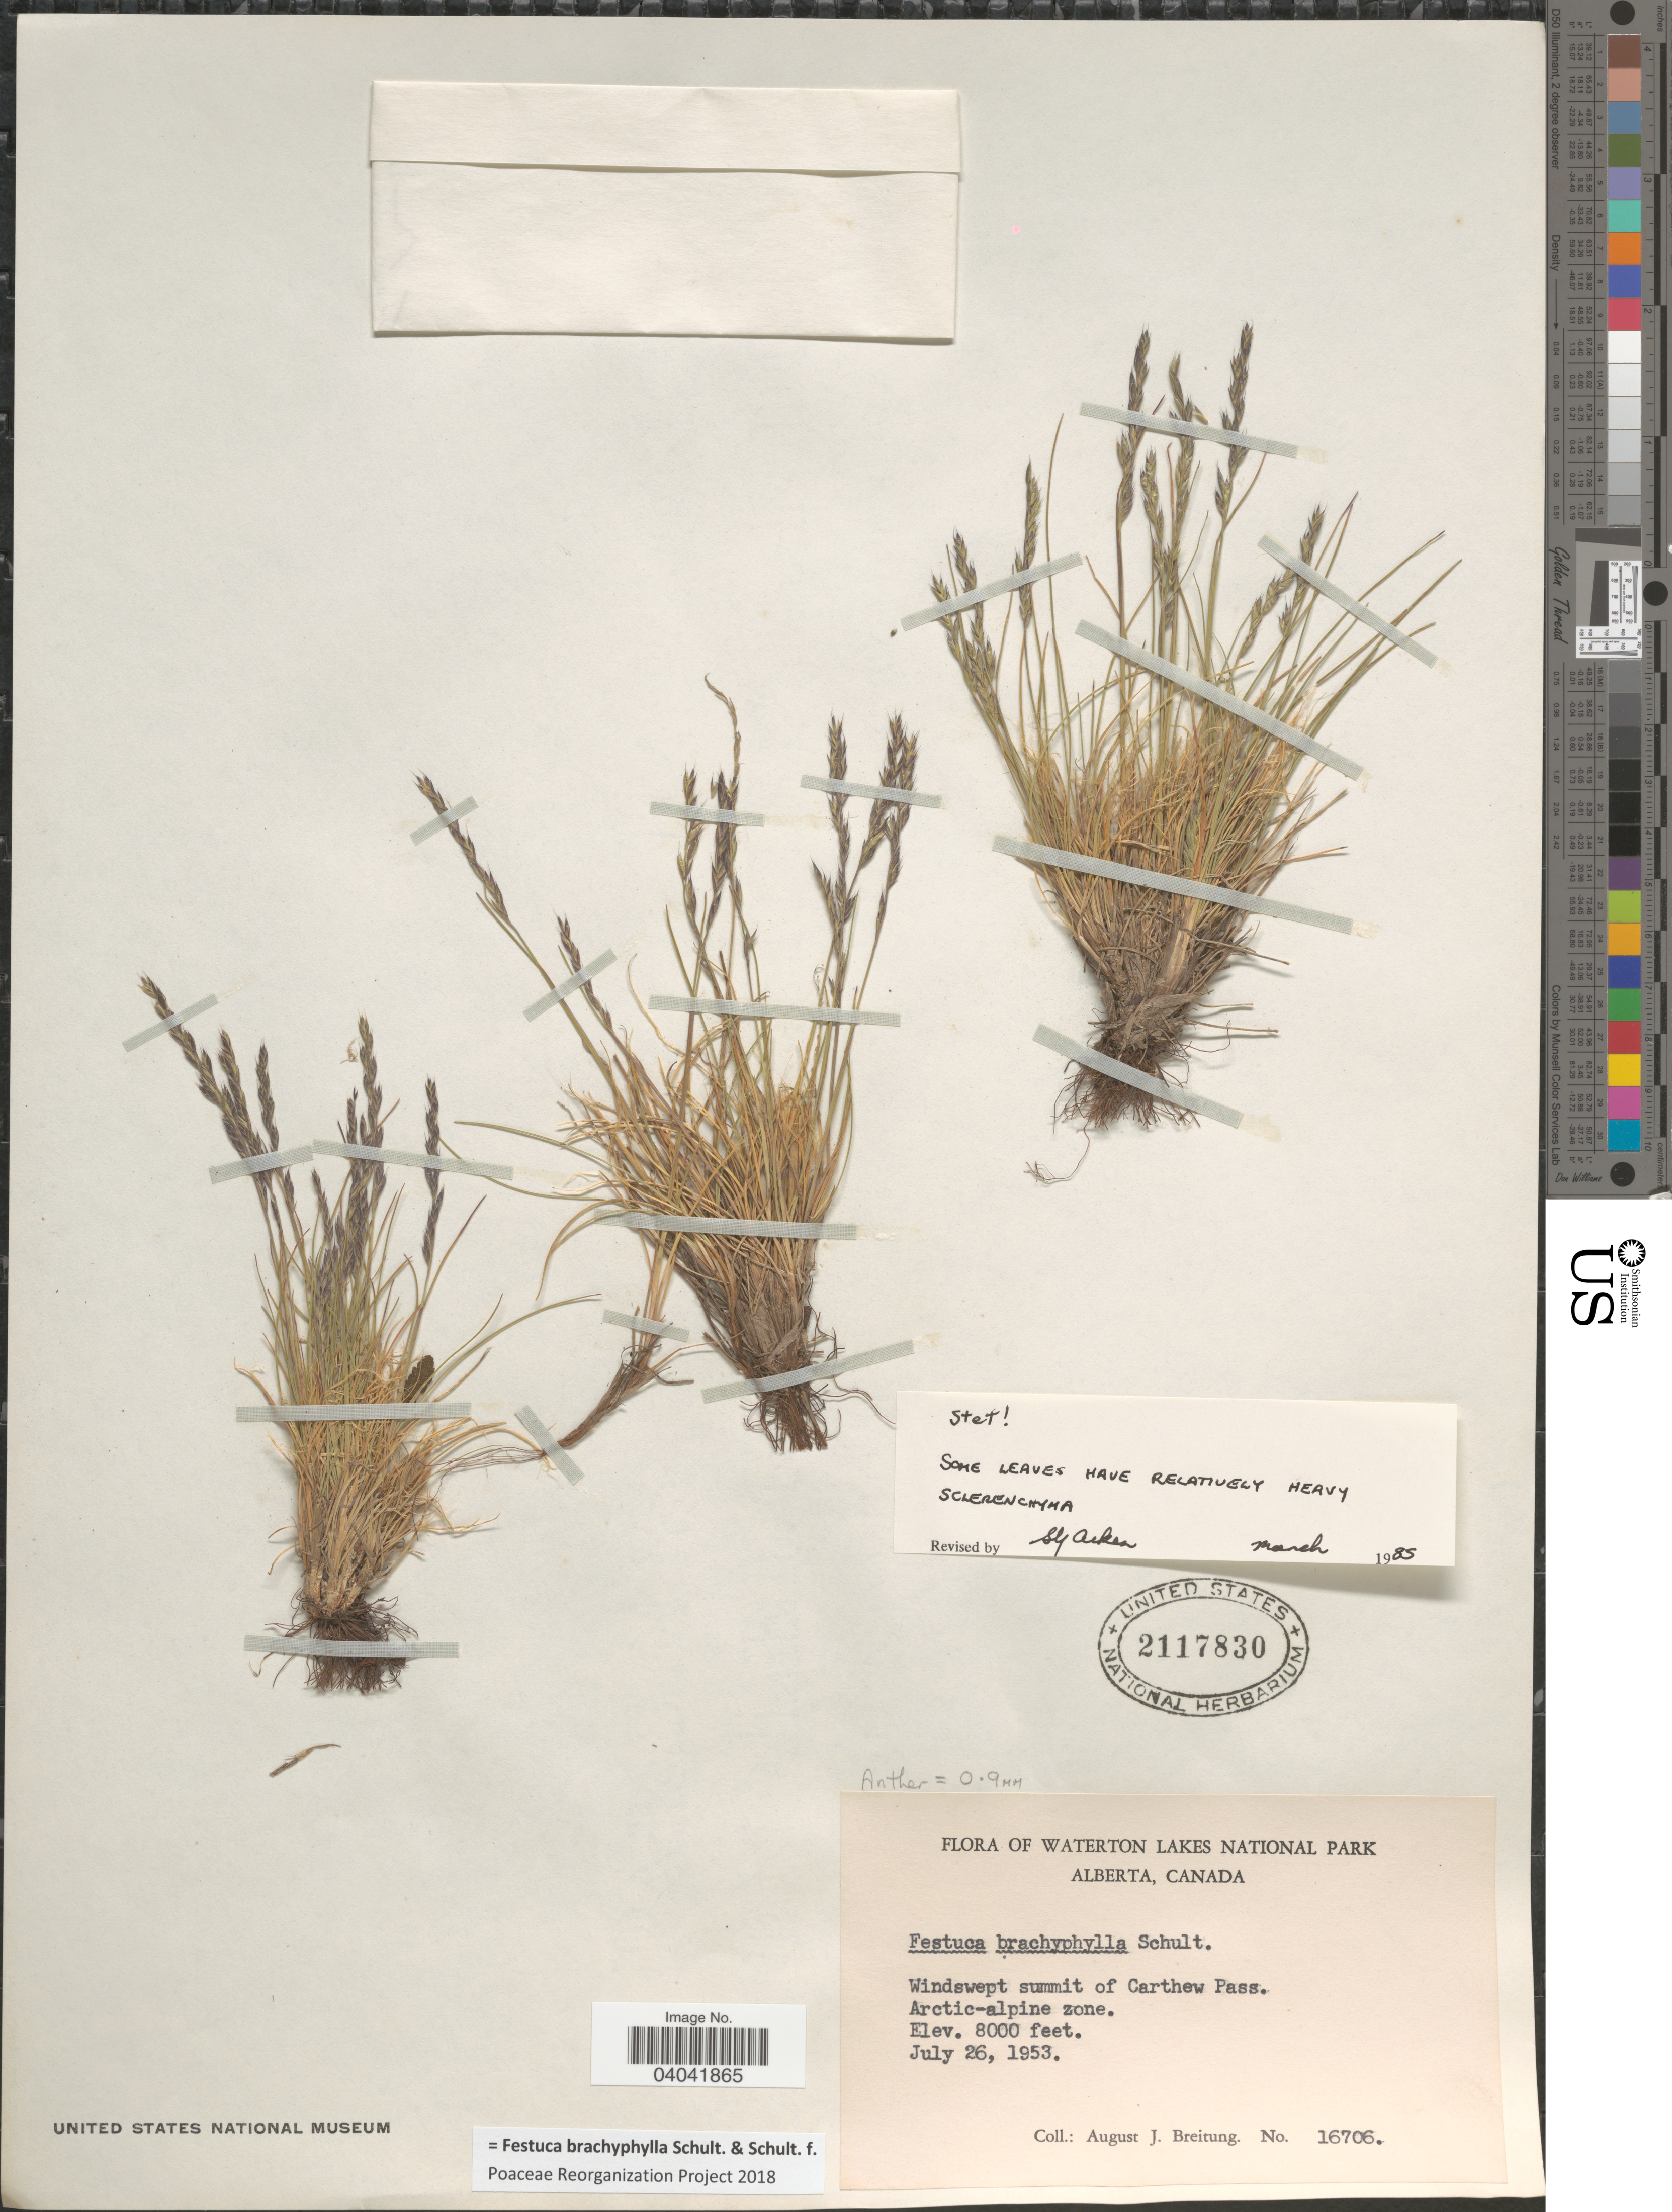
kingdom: Plantae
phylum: Tracheophyta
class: Liliopsida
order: Poales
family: Poaceae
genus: Festuca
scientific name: Festuca brachyphylla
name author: Schult. & Schult. f.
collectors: A. Breitung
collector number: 16706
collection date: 1953-07-26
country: Canada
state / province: Alberta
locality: Waterton Lakes National Park. Windswept summit of Carthew Pass. Arctic-alpine zone.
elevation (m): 2438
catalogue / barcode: US 2117830